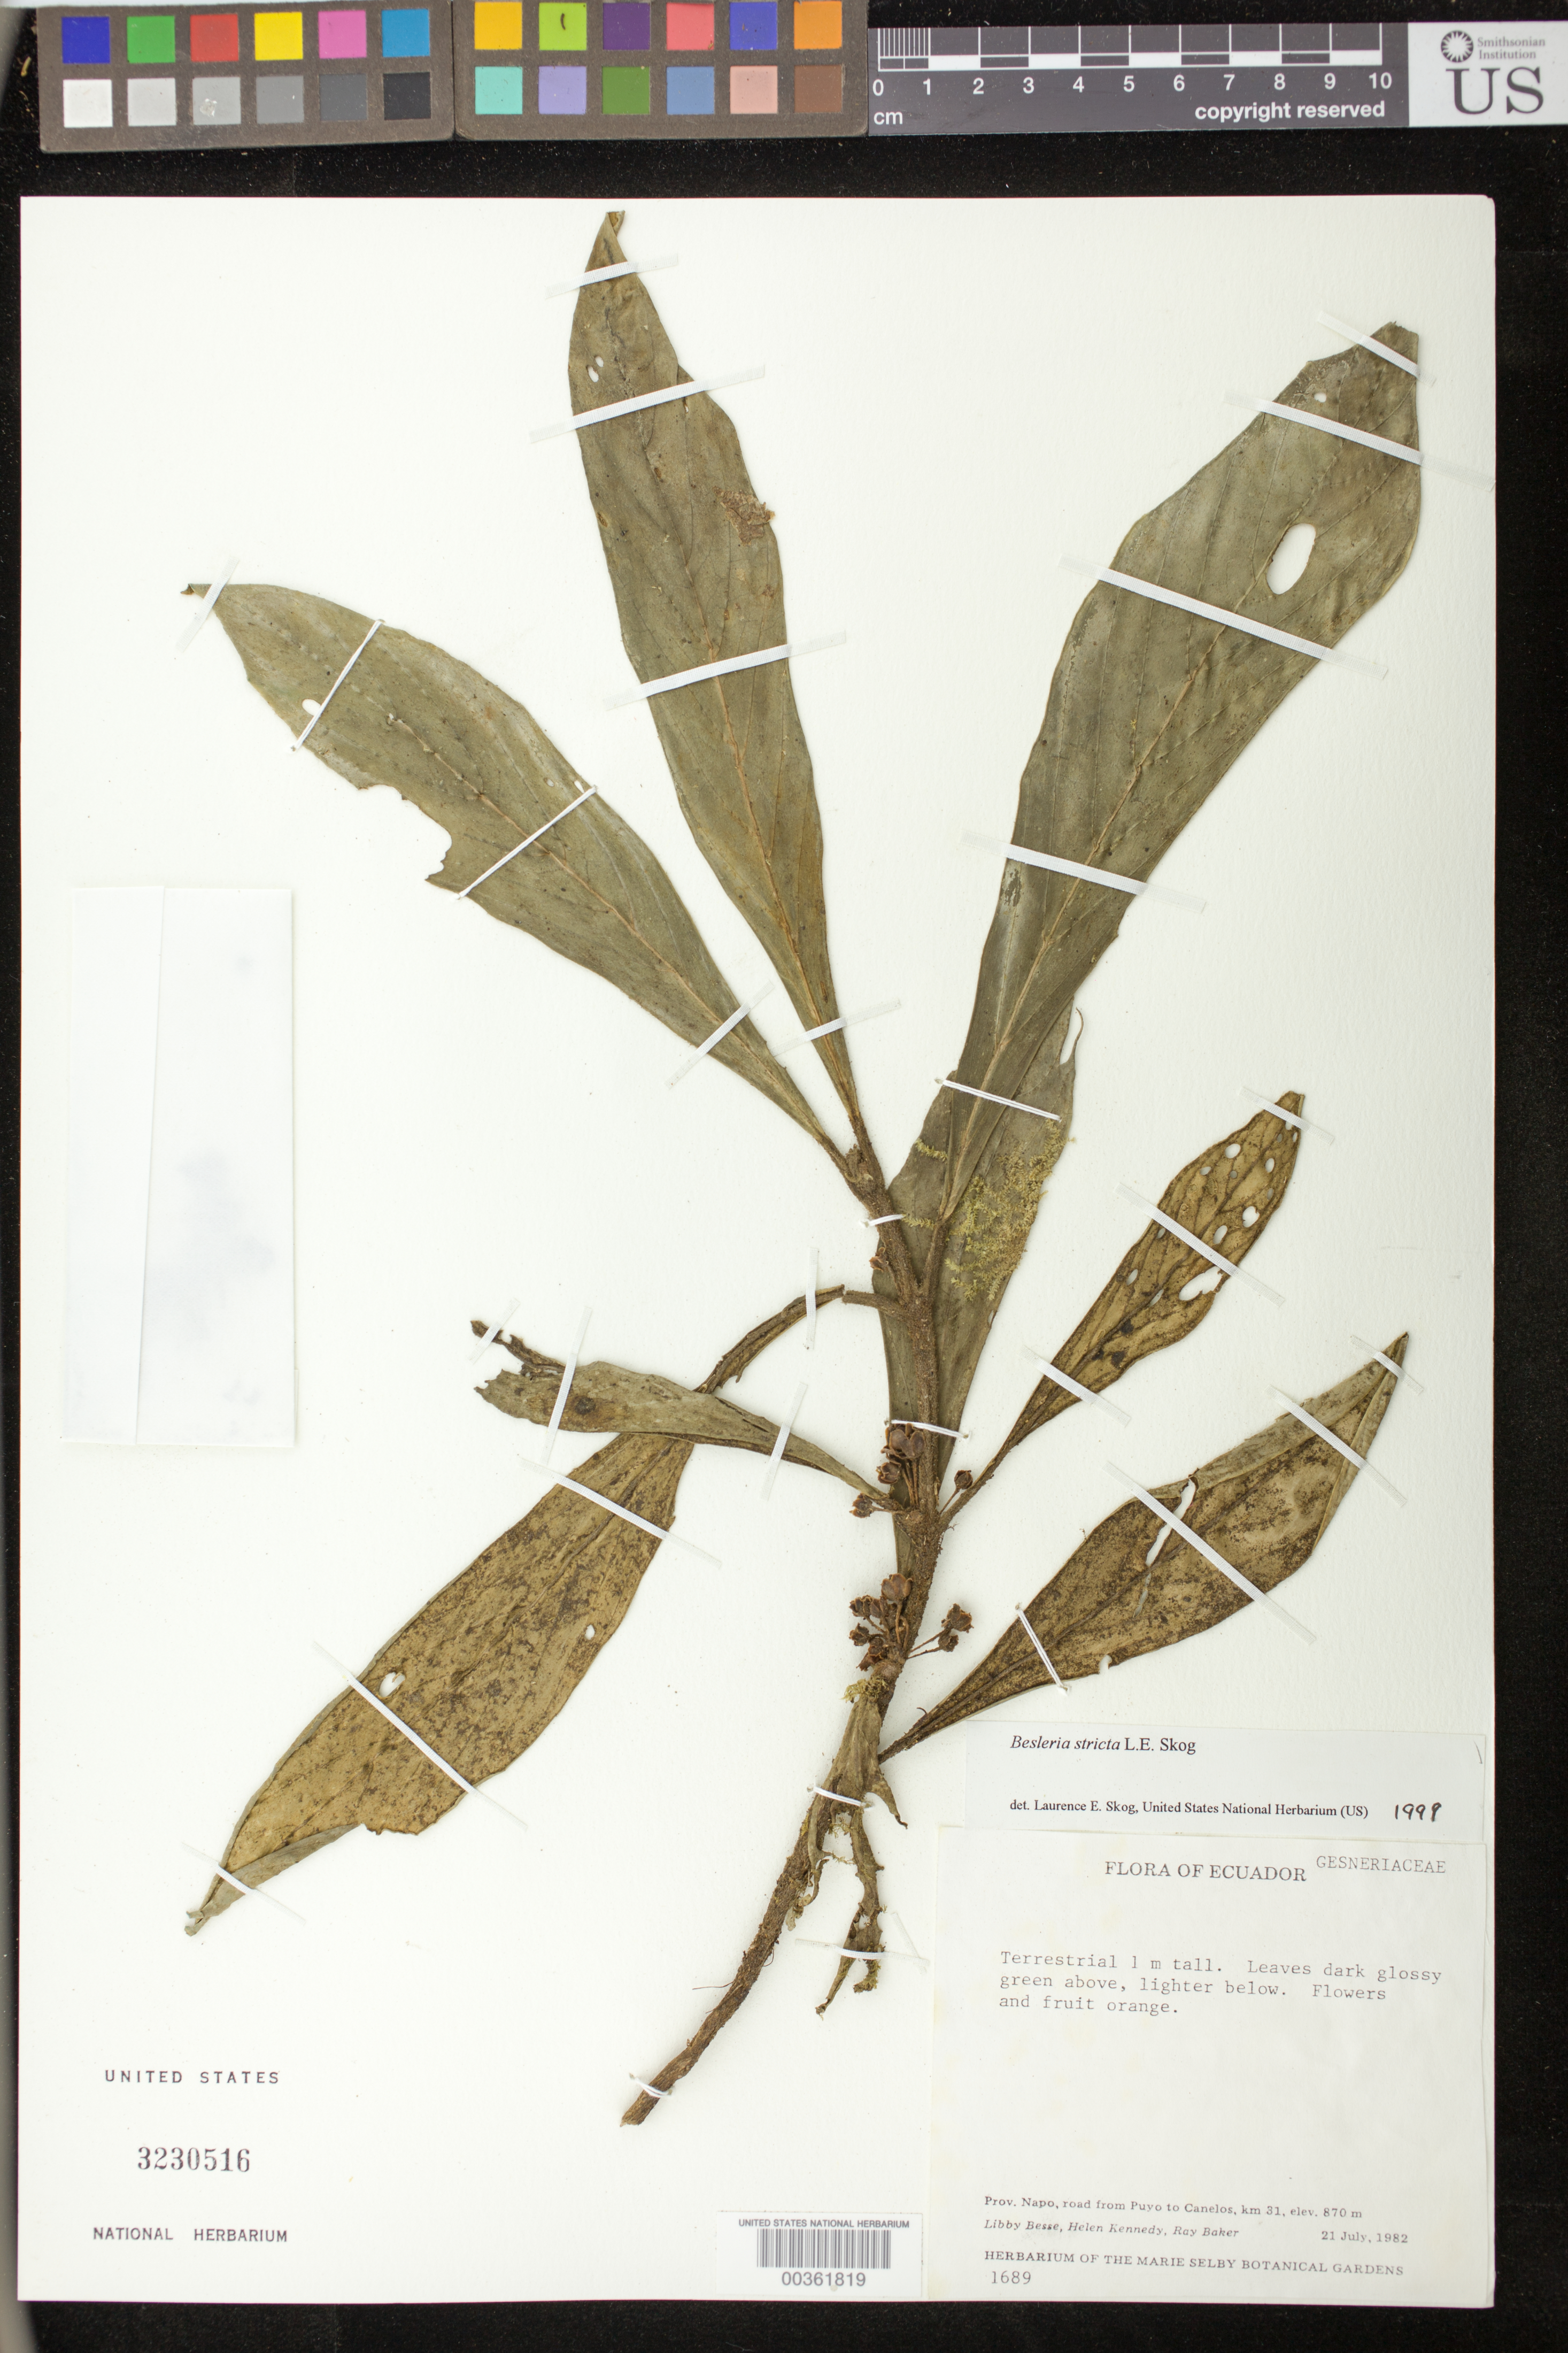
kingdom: Plantae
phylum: Tracheophyta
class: Magnoliopsida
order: Lamiales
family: Gesneriaceae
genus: Besleria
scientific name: Besleria barbata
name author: (Poepp.) Hanst.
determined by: Skog, Laurence E.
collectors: L. Besse, H. Kennedy & R. Baker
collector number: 1689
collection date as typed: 21 Jul 1982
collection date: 1982-07-21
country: Ecuador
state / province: Napo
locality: Road from Puyo to Canelos, km 31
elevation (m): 870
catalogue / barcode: US 3230516